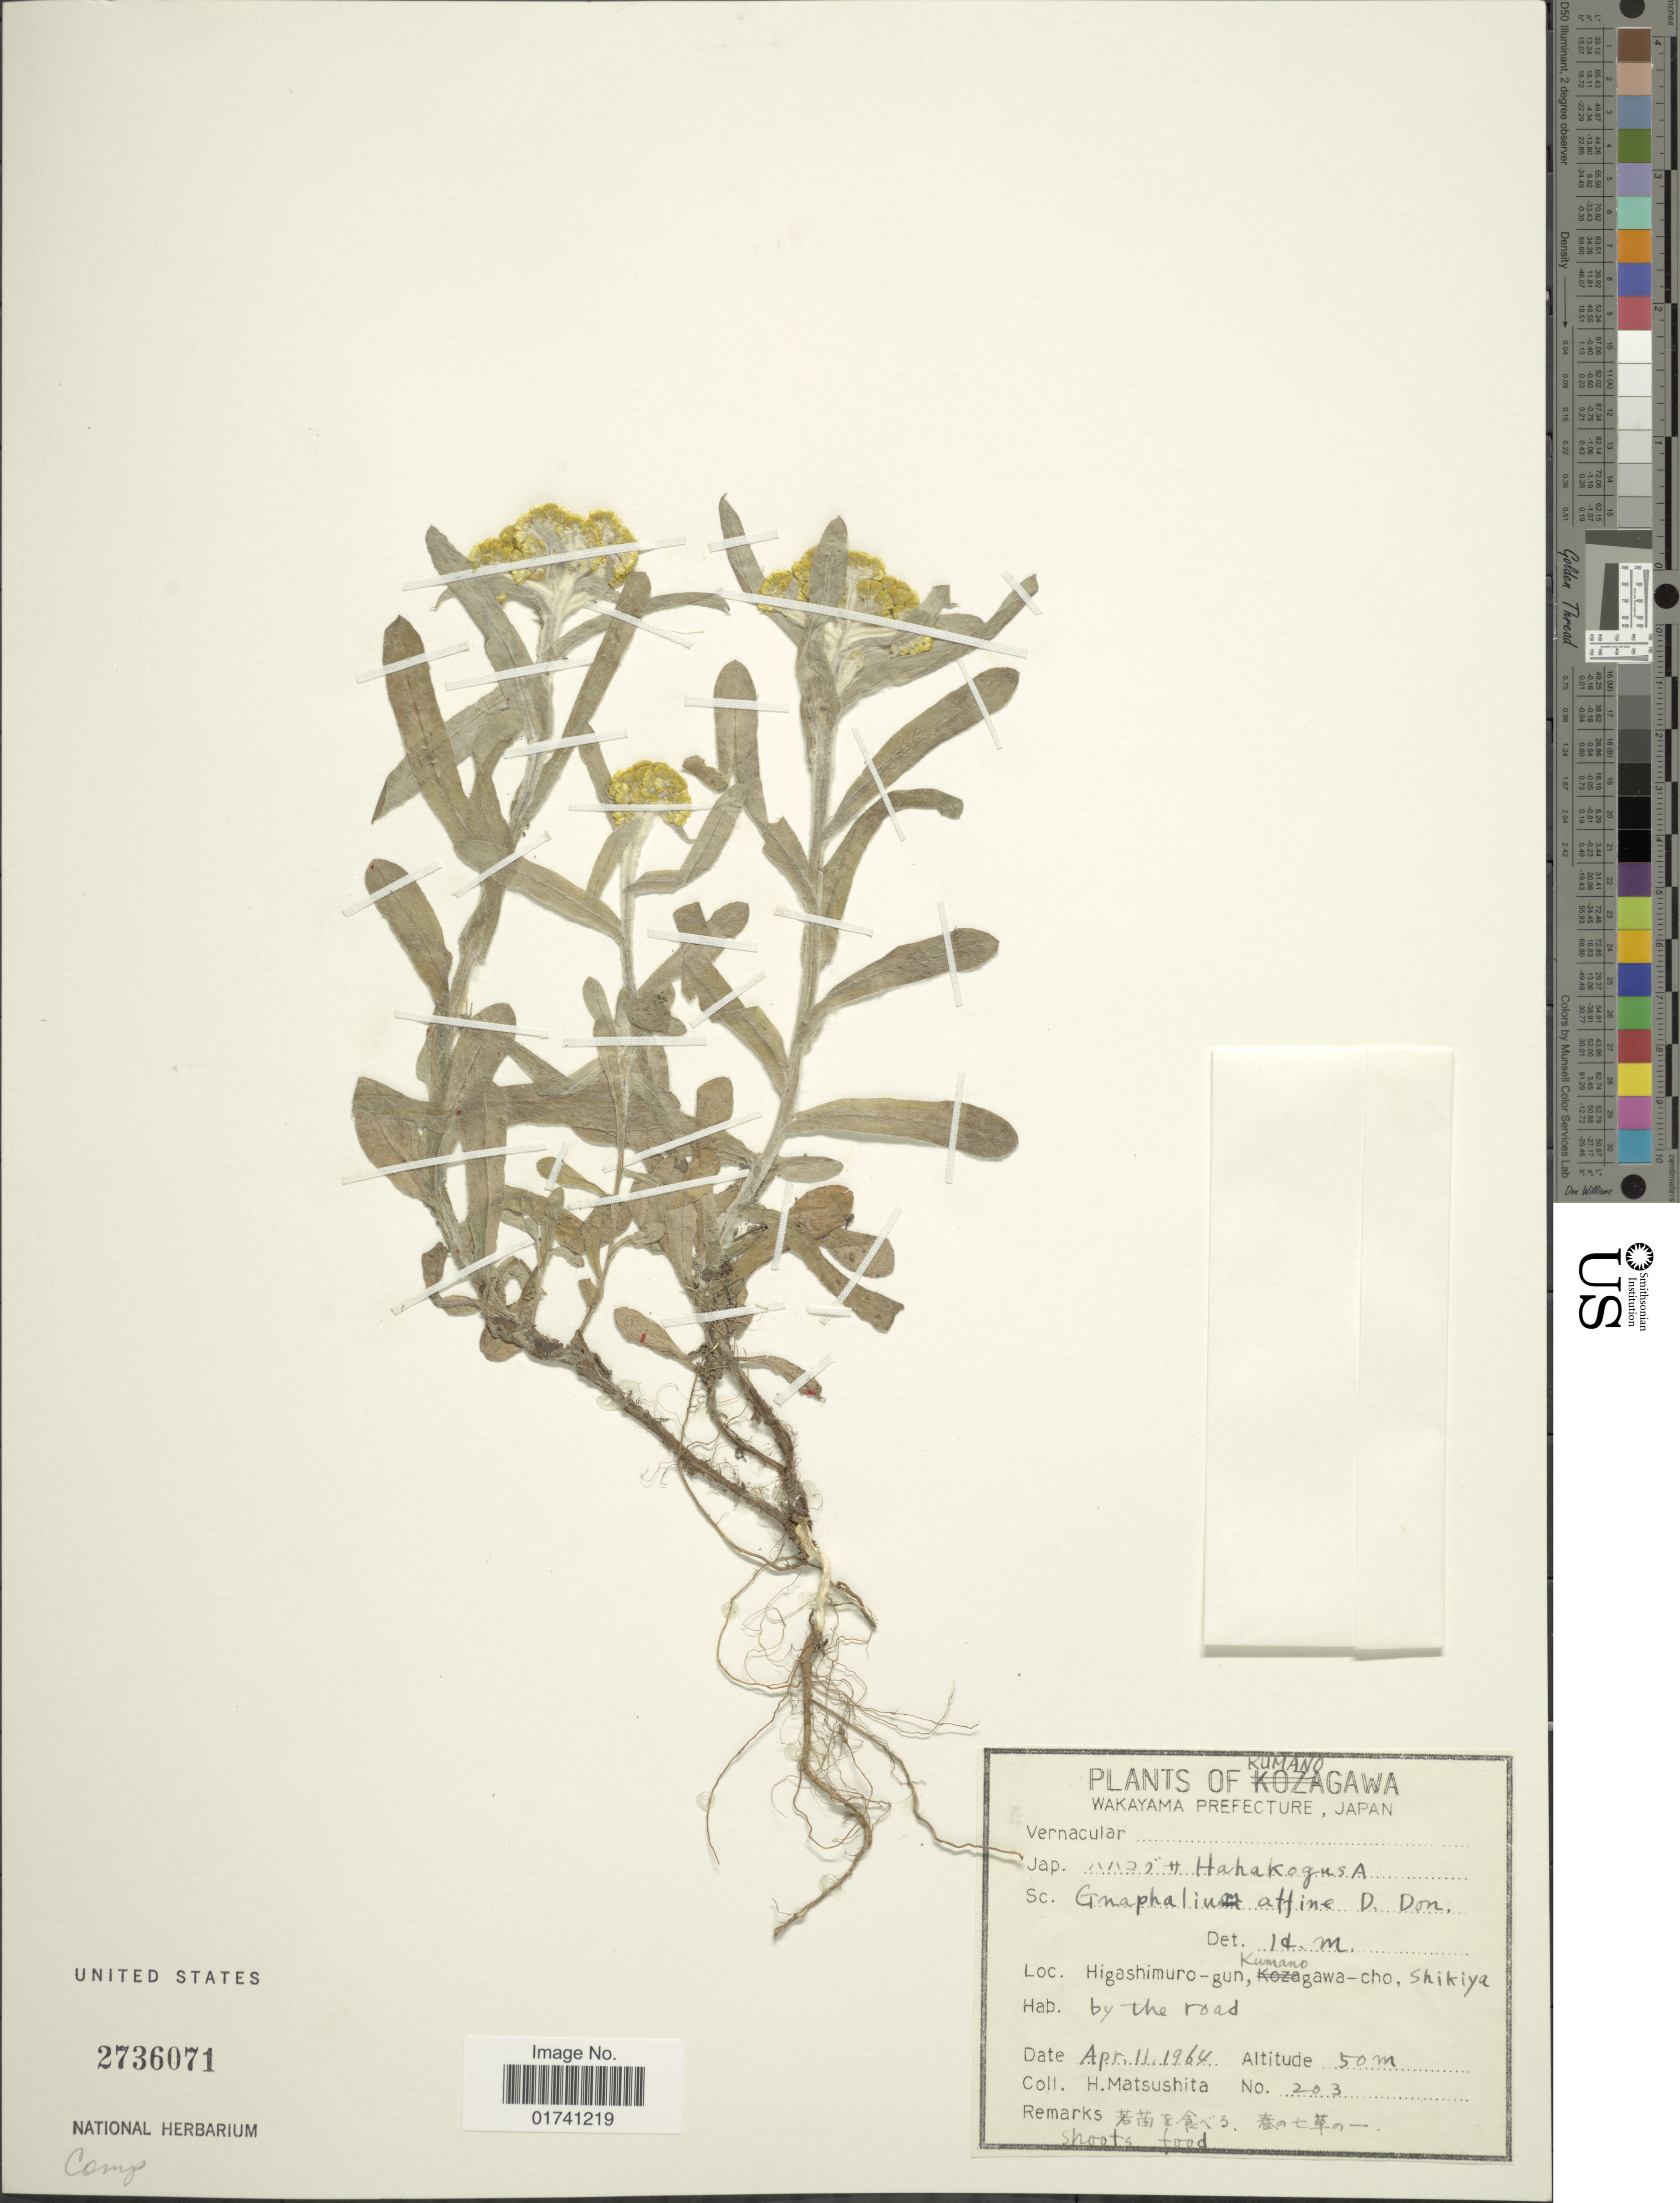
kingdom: Plantae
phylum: Tracheophyta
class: Magnoliopsida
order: Asterales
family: Asteraceae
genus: Laphangium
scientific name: Laphangium affine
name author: (D. Don) Tzvelev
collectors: H. Matsushita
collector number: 203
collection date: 1964-04-11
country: Japan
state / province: Wakayama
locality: Kumano. Higashimuro-gun, Kumano gawa-cho, Shikiya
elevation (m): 50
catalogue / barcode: US 2736071